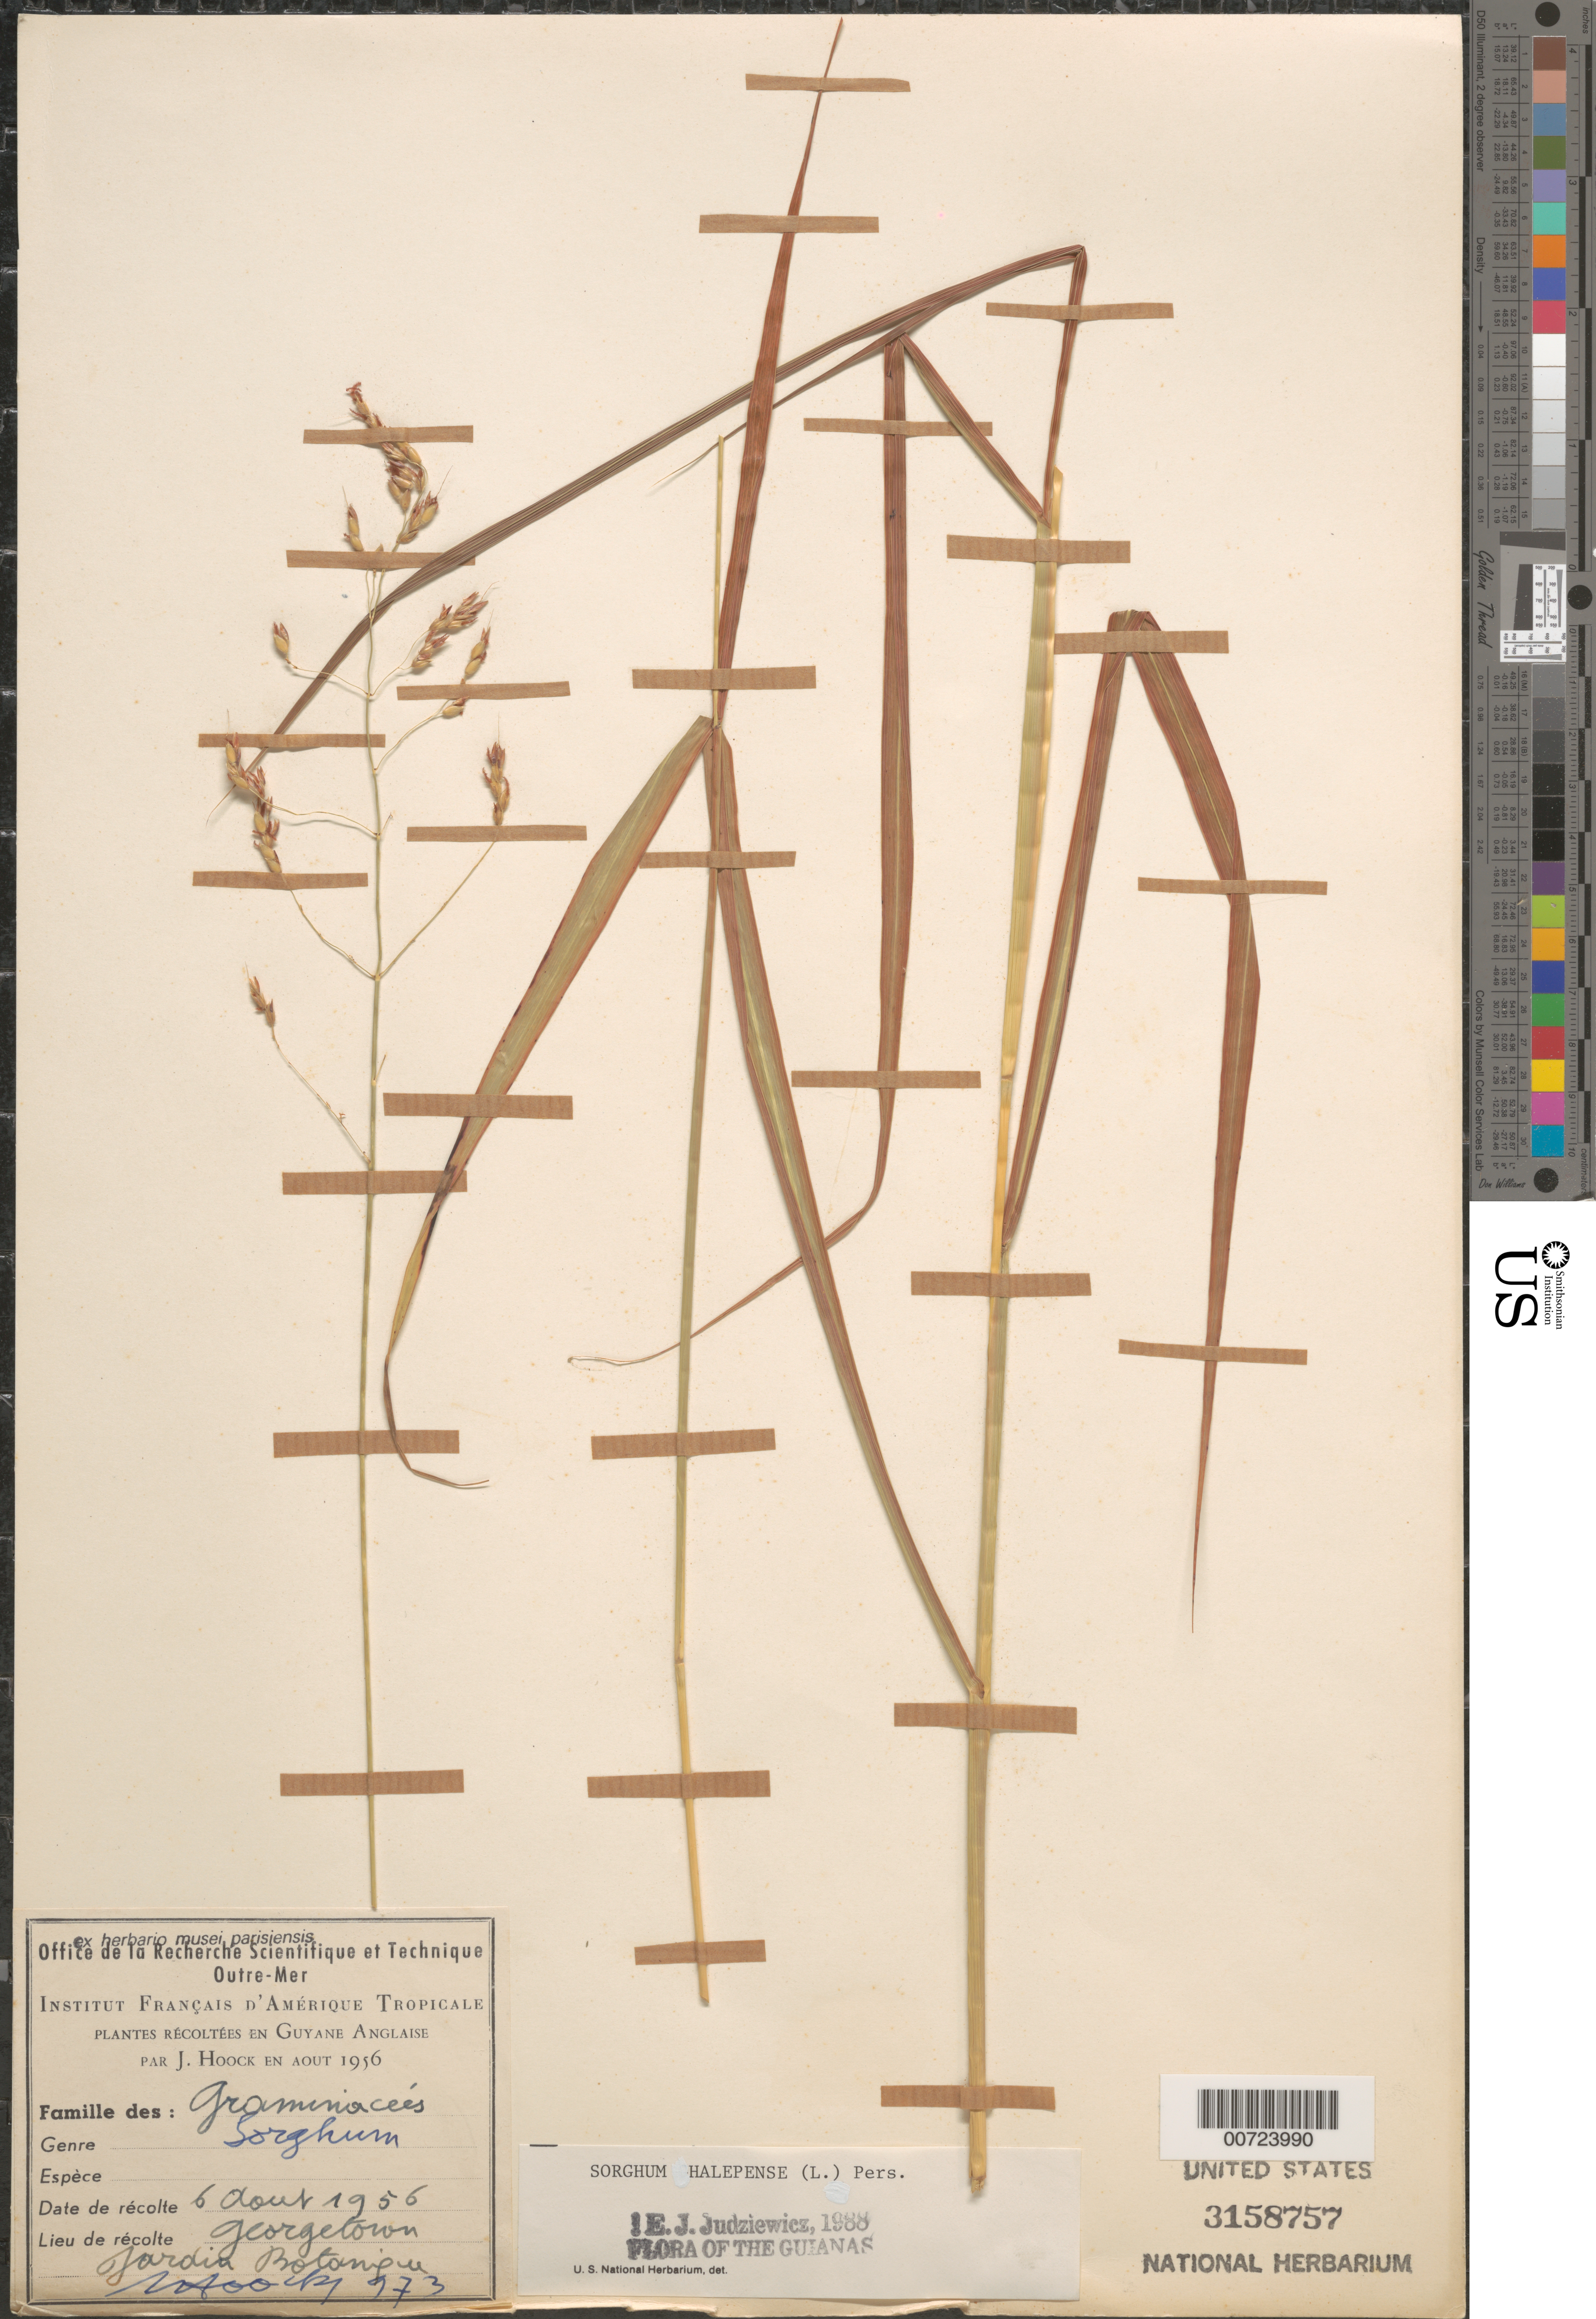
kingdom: Plantae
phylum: Tracheophyta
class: Liliopsida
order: Poales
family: Poaceae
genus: Sorghum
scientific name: Sorghum halepense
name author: (L.) Pers.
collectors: J. Hoock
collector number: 973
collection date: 1956-08-06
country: Guyana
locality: Georgetown. Jardin Botanique.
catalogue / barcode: US 3158757